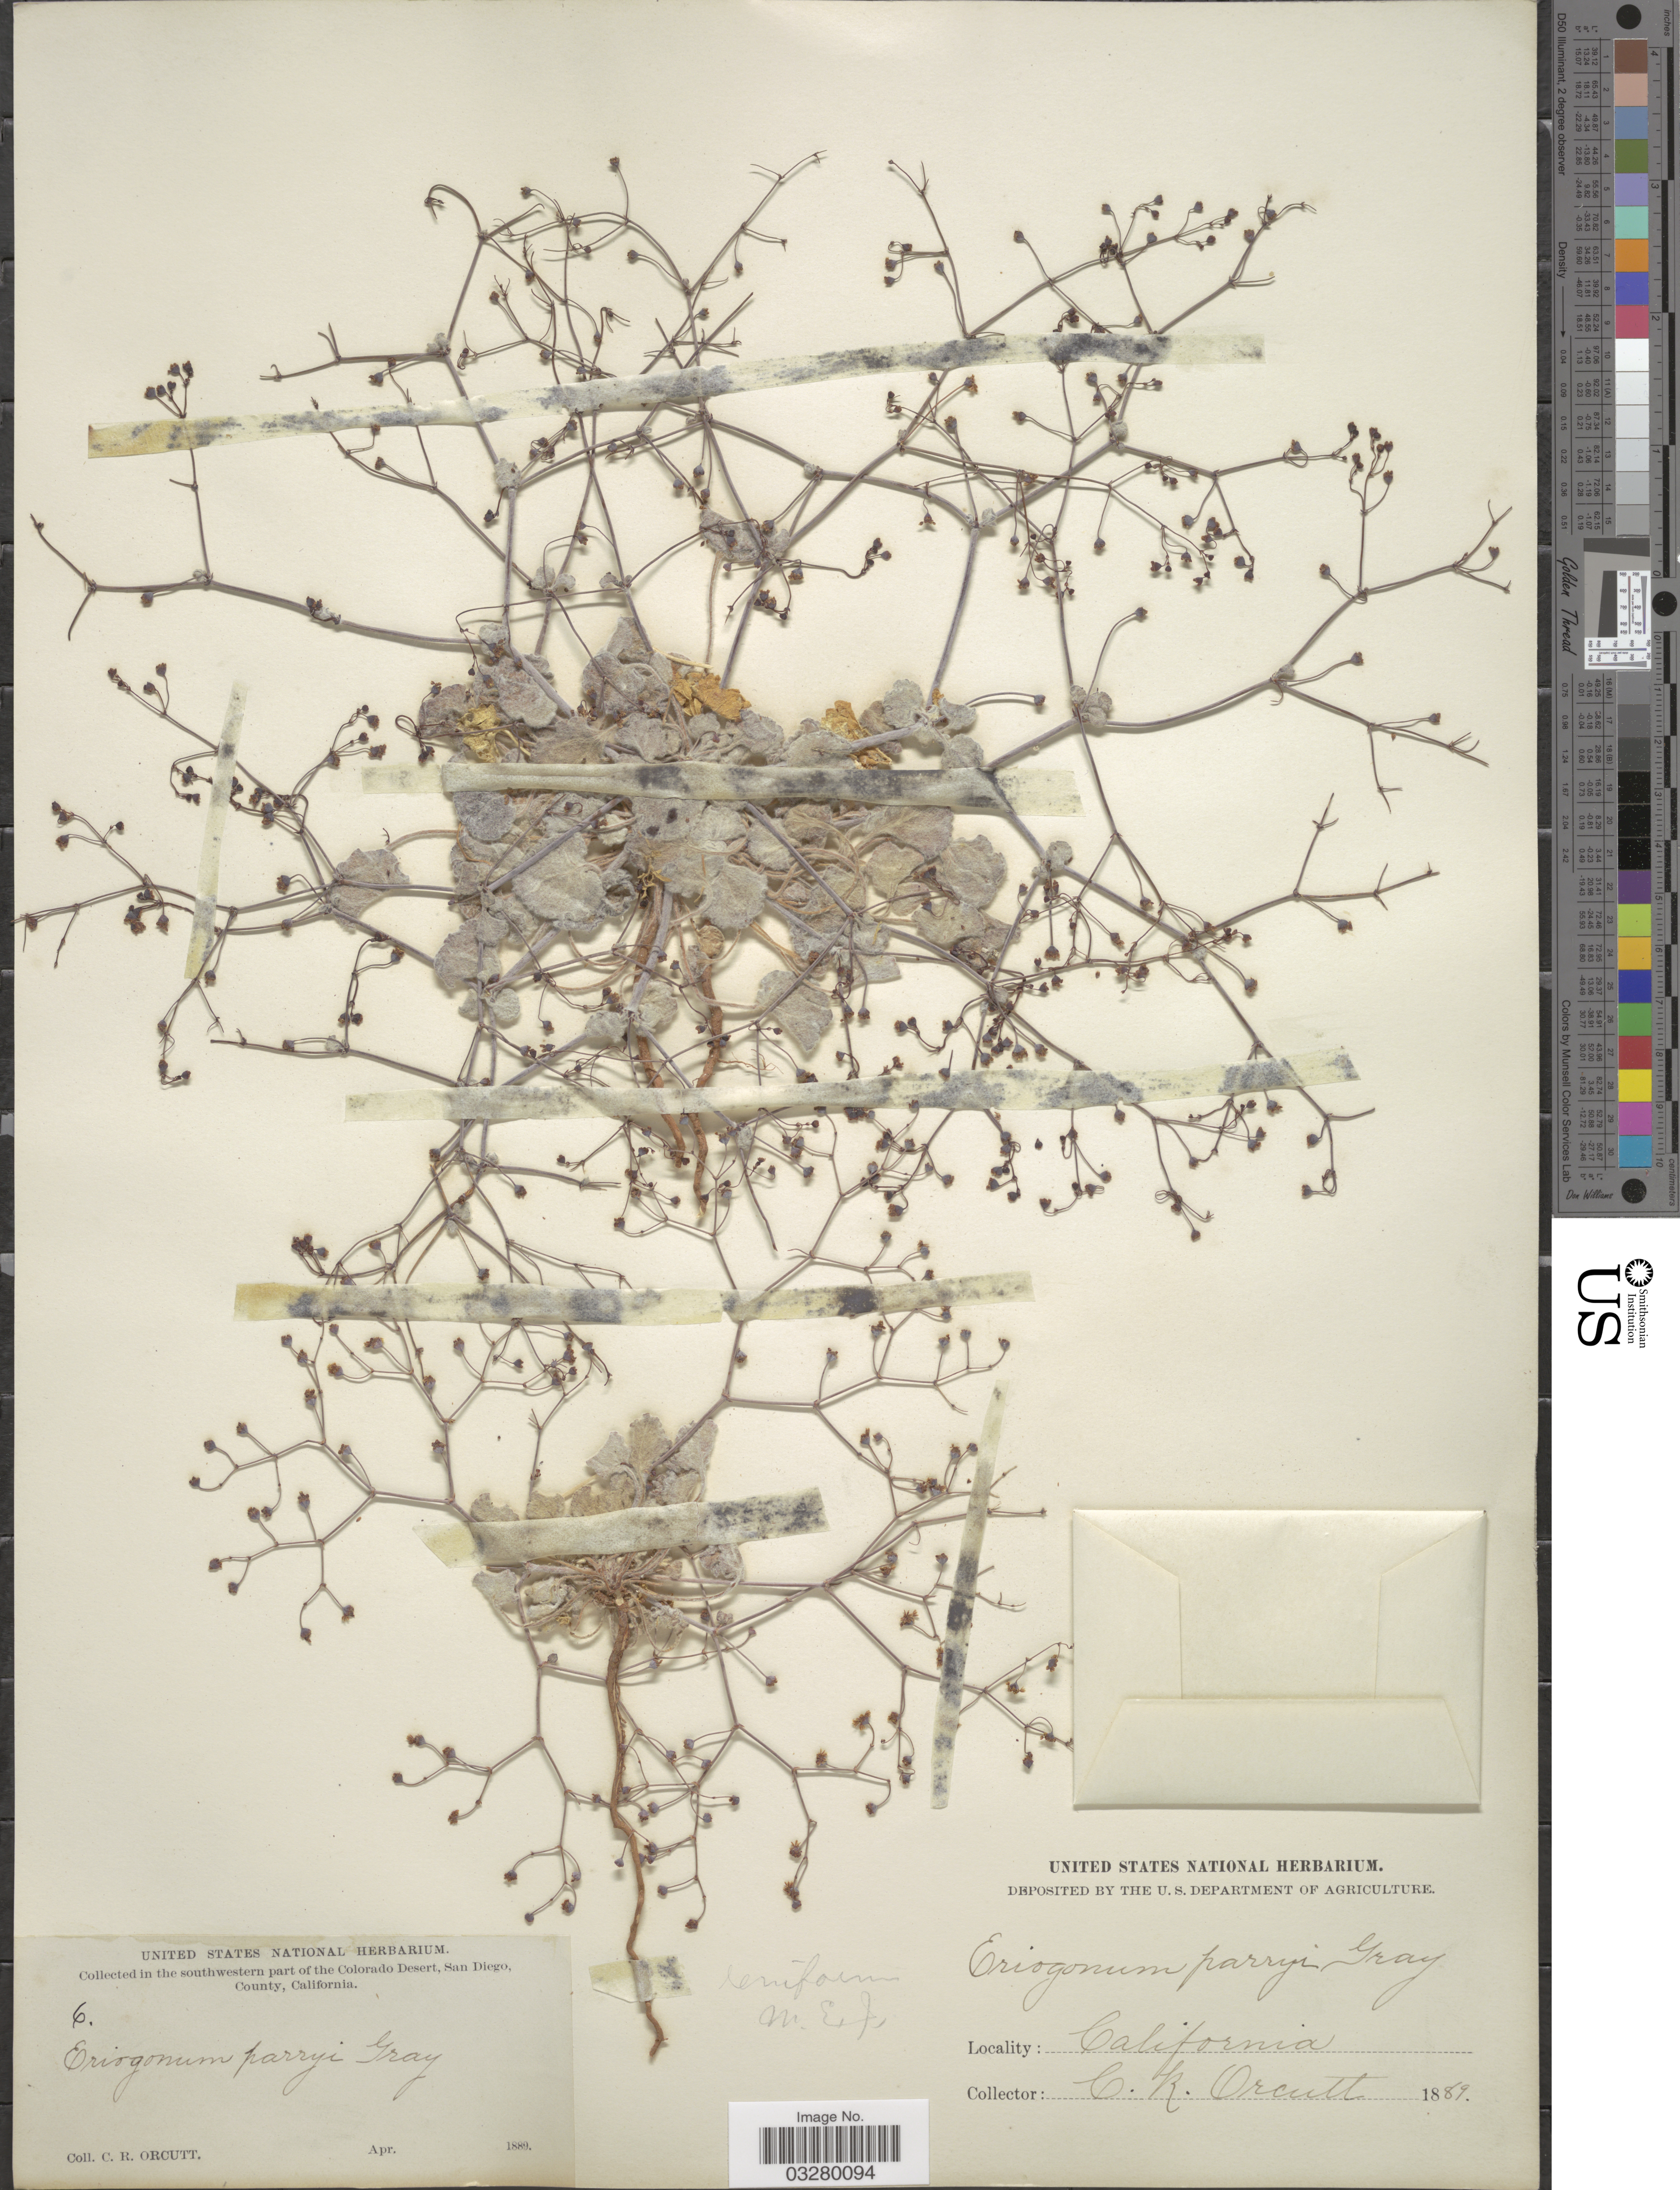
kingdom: Plantae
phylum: Tracheophyta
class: Magnoliopsida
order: Caryophyllales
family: Polygonaceae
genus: Eriogonum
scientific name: Eriogonum reniforme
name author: Torr. & Frém.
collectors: C. R. Orcutt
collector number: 6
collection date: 1889-04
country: United States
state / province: California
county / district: San Diego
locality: In the Southwestern part of the Colorado Desert, San Diego, County.